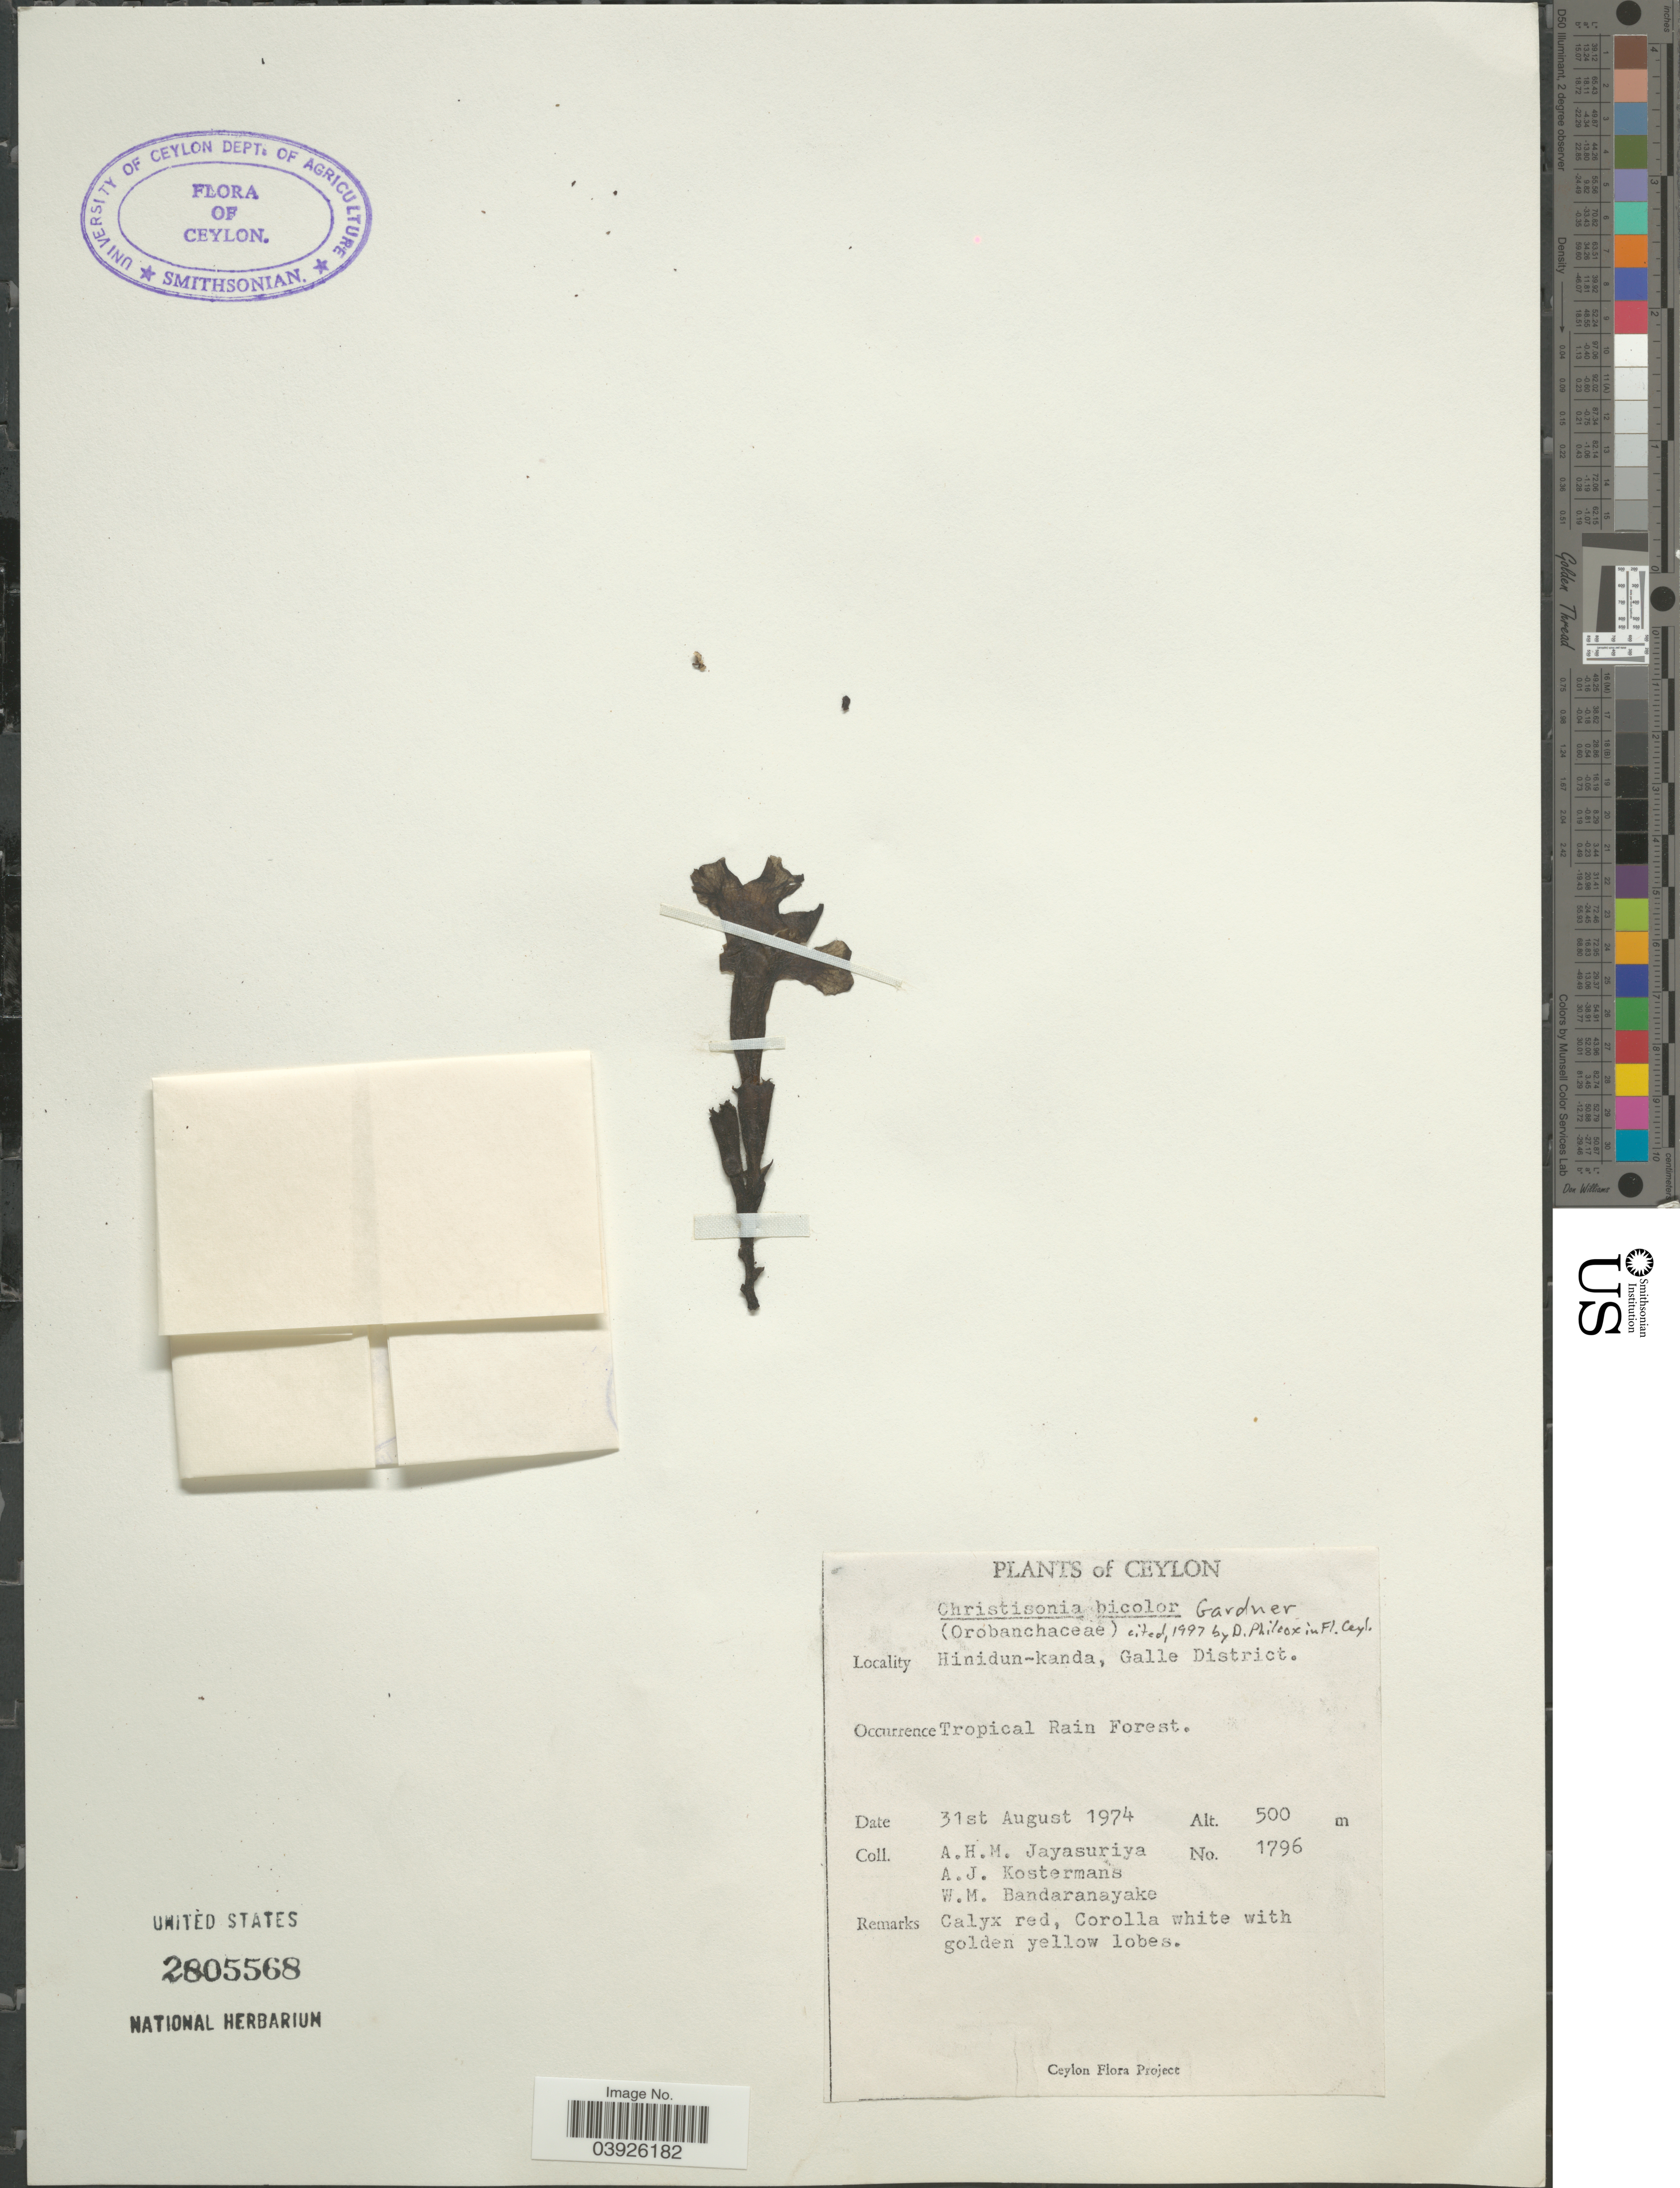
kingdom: Plantae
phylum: Tracheophyta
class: Magnoliopsida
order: Lamiales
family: Orobanchaceae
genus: Christisonia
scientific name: Christisonia bicolor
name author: Gardner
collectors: A. H. Jayasuriya, A. J. G. Kostermans & W. Bandaranayake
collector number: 1796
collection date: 1974-08-31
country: Sri Lanka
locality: Ceylon. Hinidun-kanda, Galle District. Tropical Rain Forest.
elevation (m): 500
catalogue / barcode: US 2805568